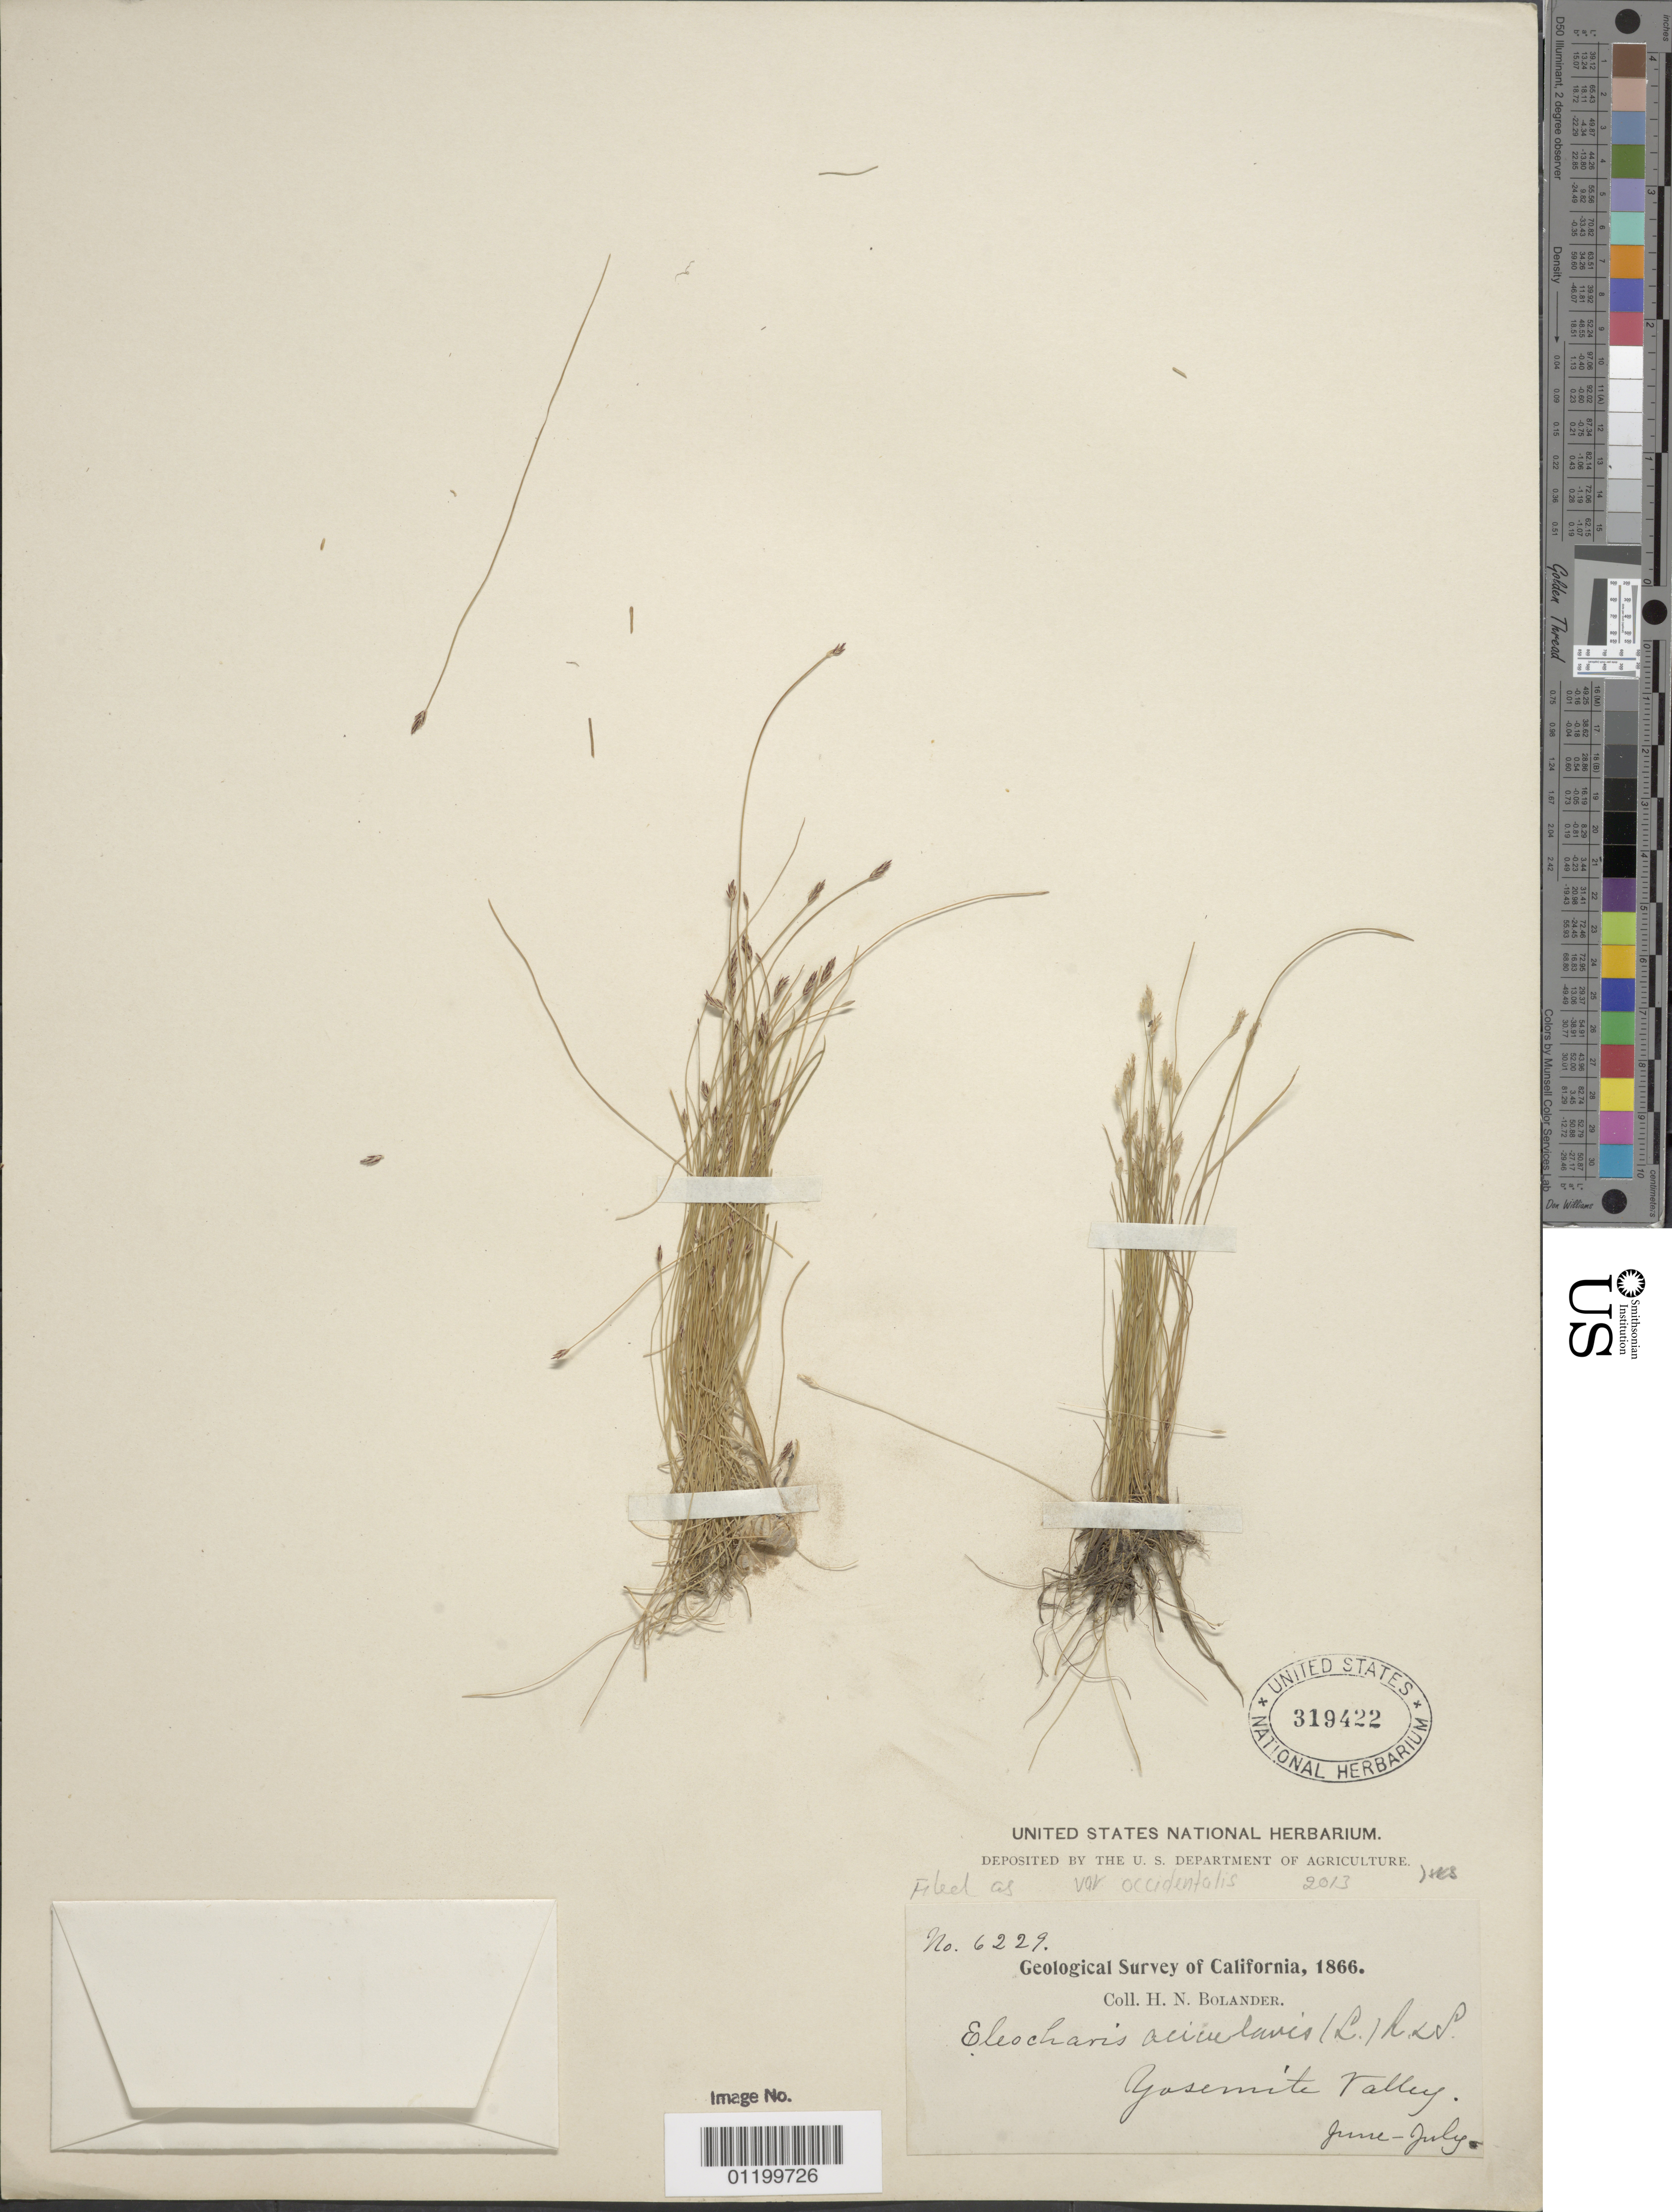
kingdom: Plantae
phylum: Tracheophyta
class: Liliopsida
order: Poales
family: Cyperaceae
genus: Eleocharis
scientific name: Eleocharis acicularis var. occidentalis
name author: Svenson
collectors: H. Bolander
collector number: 6229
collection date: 1866-06/1866-07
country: United States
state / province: California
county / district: Mariposa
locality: Yosemite Valley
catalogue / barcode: US 319422